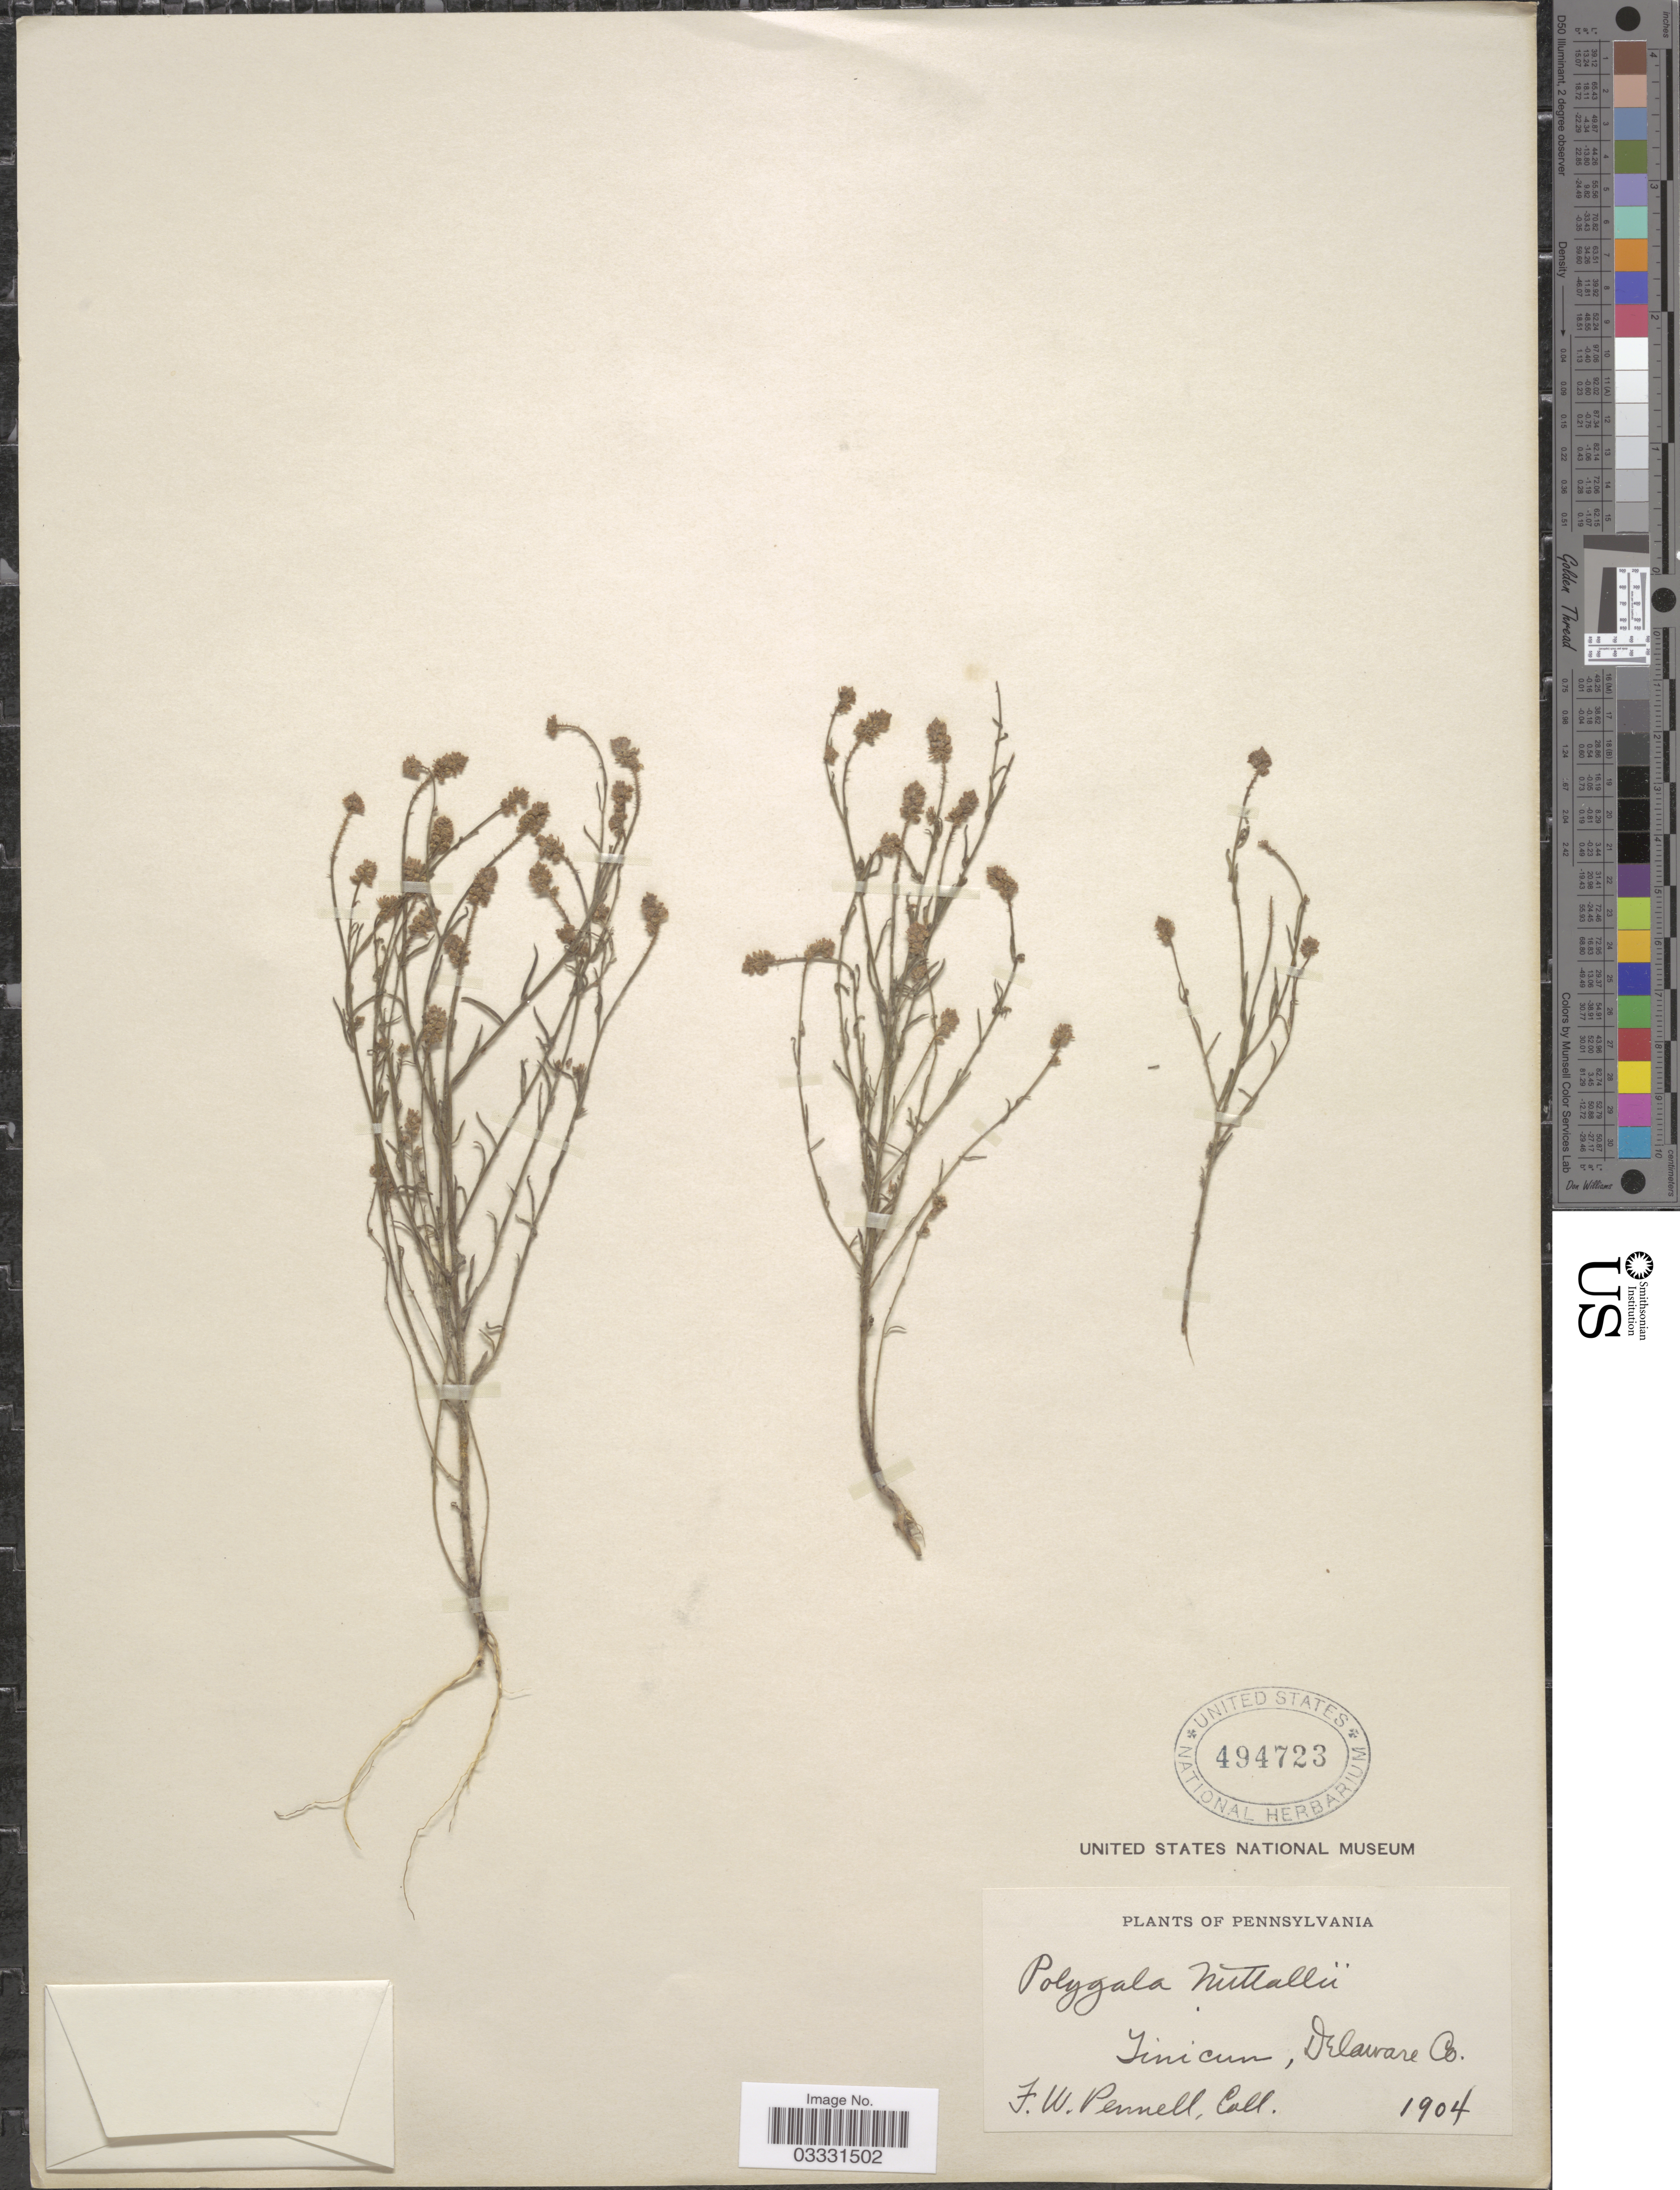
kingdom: Plantae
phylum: Tracheophyta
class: Magnoliopsida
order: Fabales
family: Polygalaceae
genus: Polygala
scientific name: Polygala nuttallii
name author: Torr. & A. Gray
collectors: F. W. Pennell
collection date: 1904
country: United States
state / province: Pennsylvania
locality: Tinicun, Delaware Co.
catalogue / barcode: US 494723